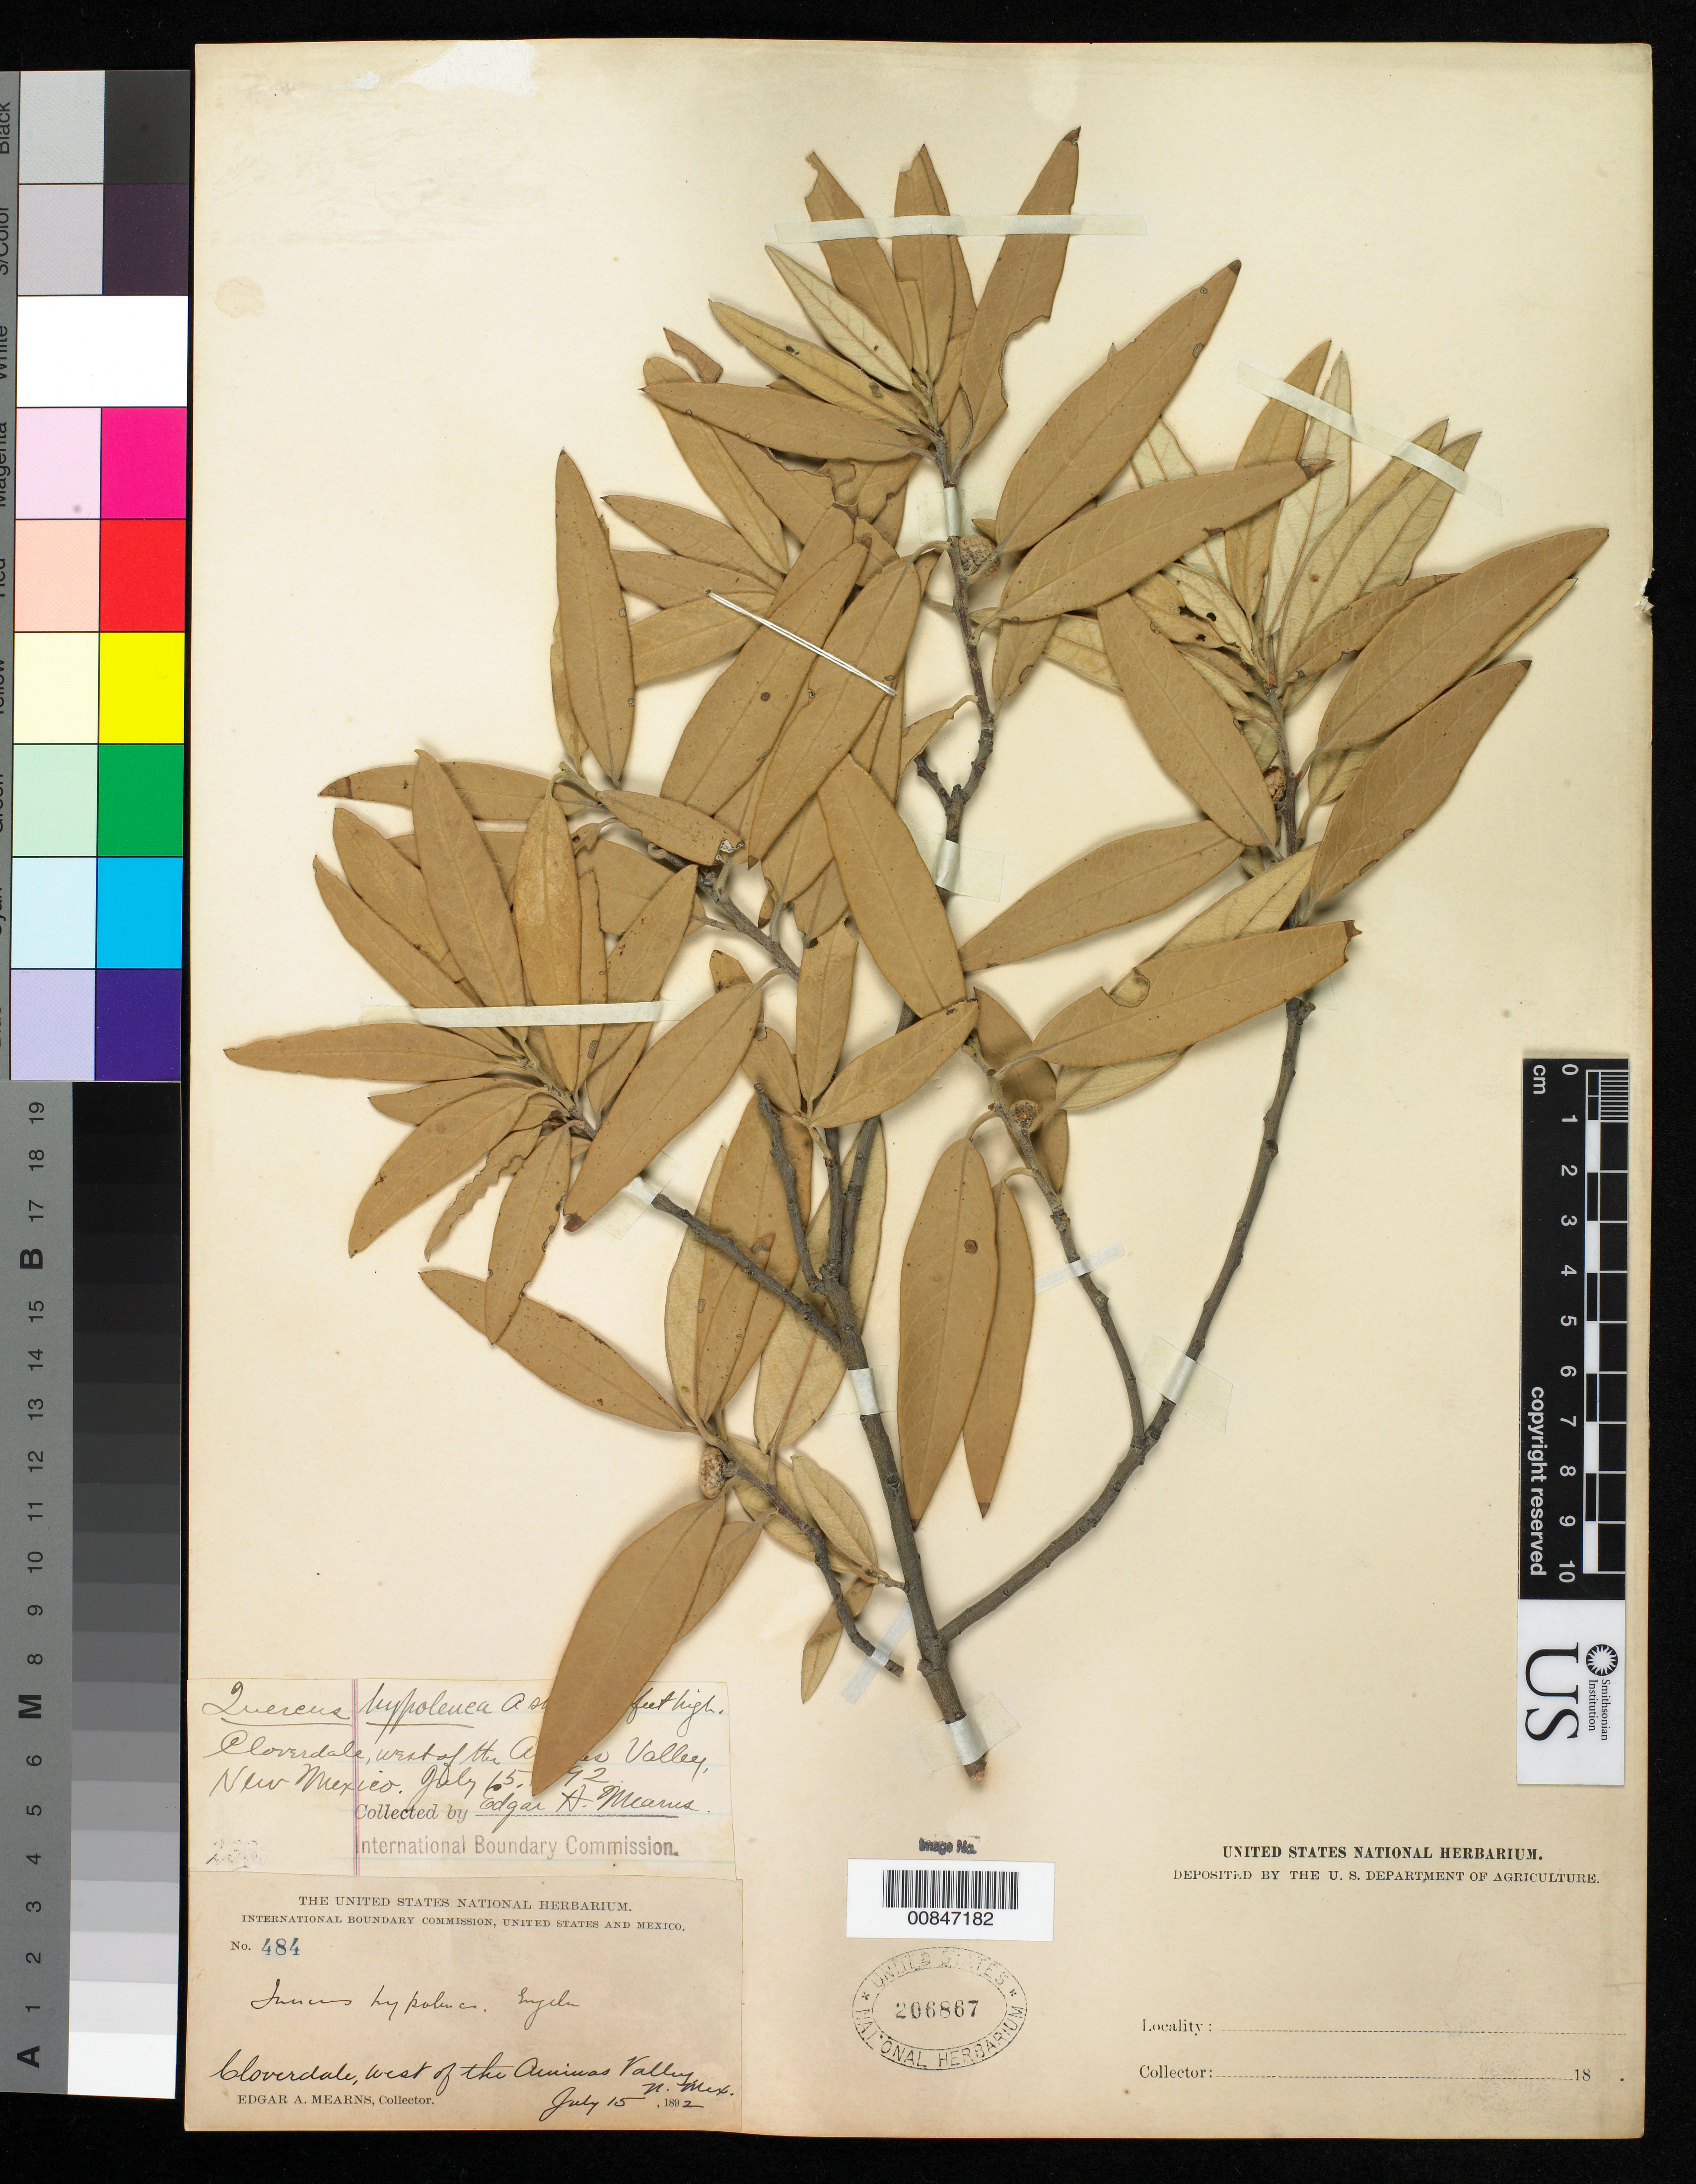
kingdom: Plantae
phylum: Tracheophyta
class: Magnoliopsida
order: Fagales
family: Fagaceae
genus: Quercus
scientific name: Quercus hypoleucoides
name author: A. Camus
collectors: E. A. Mearns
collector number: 484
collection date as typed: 15 Jul 1892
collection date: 1892-07-15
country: United States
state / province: New Mexico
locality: Cloverdale, west of the Animas Valley, New Mexico.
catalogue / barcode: US 206867